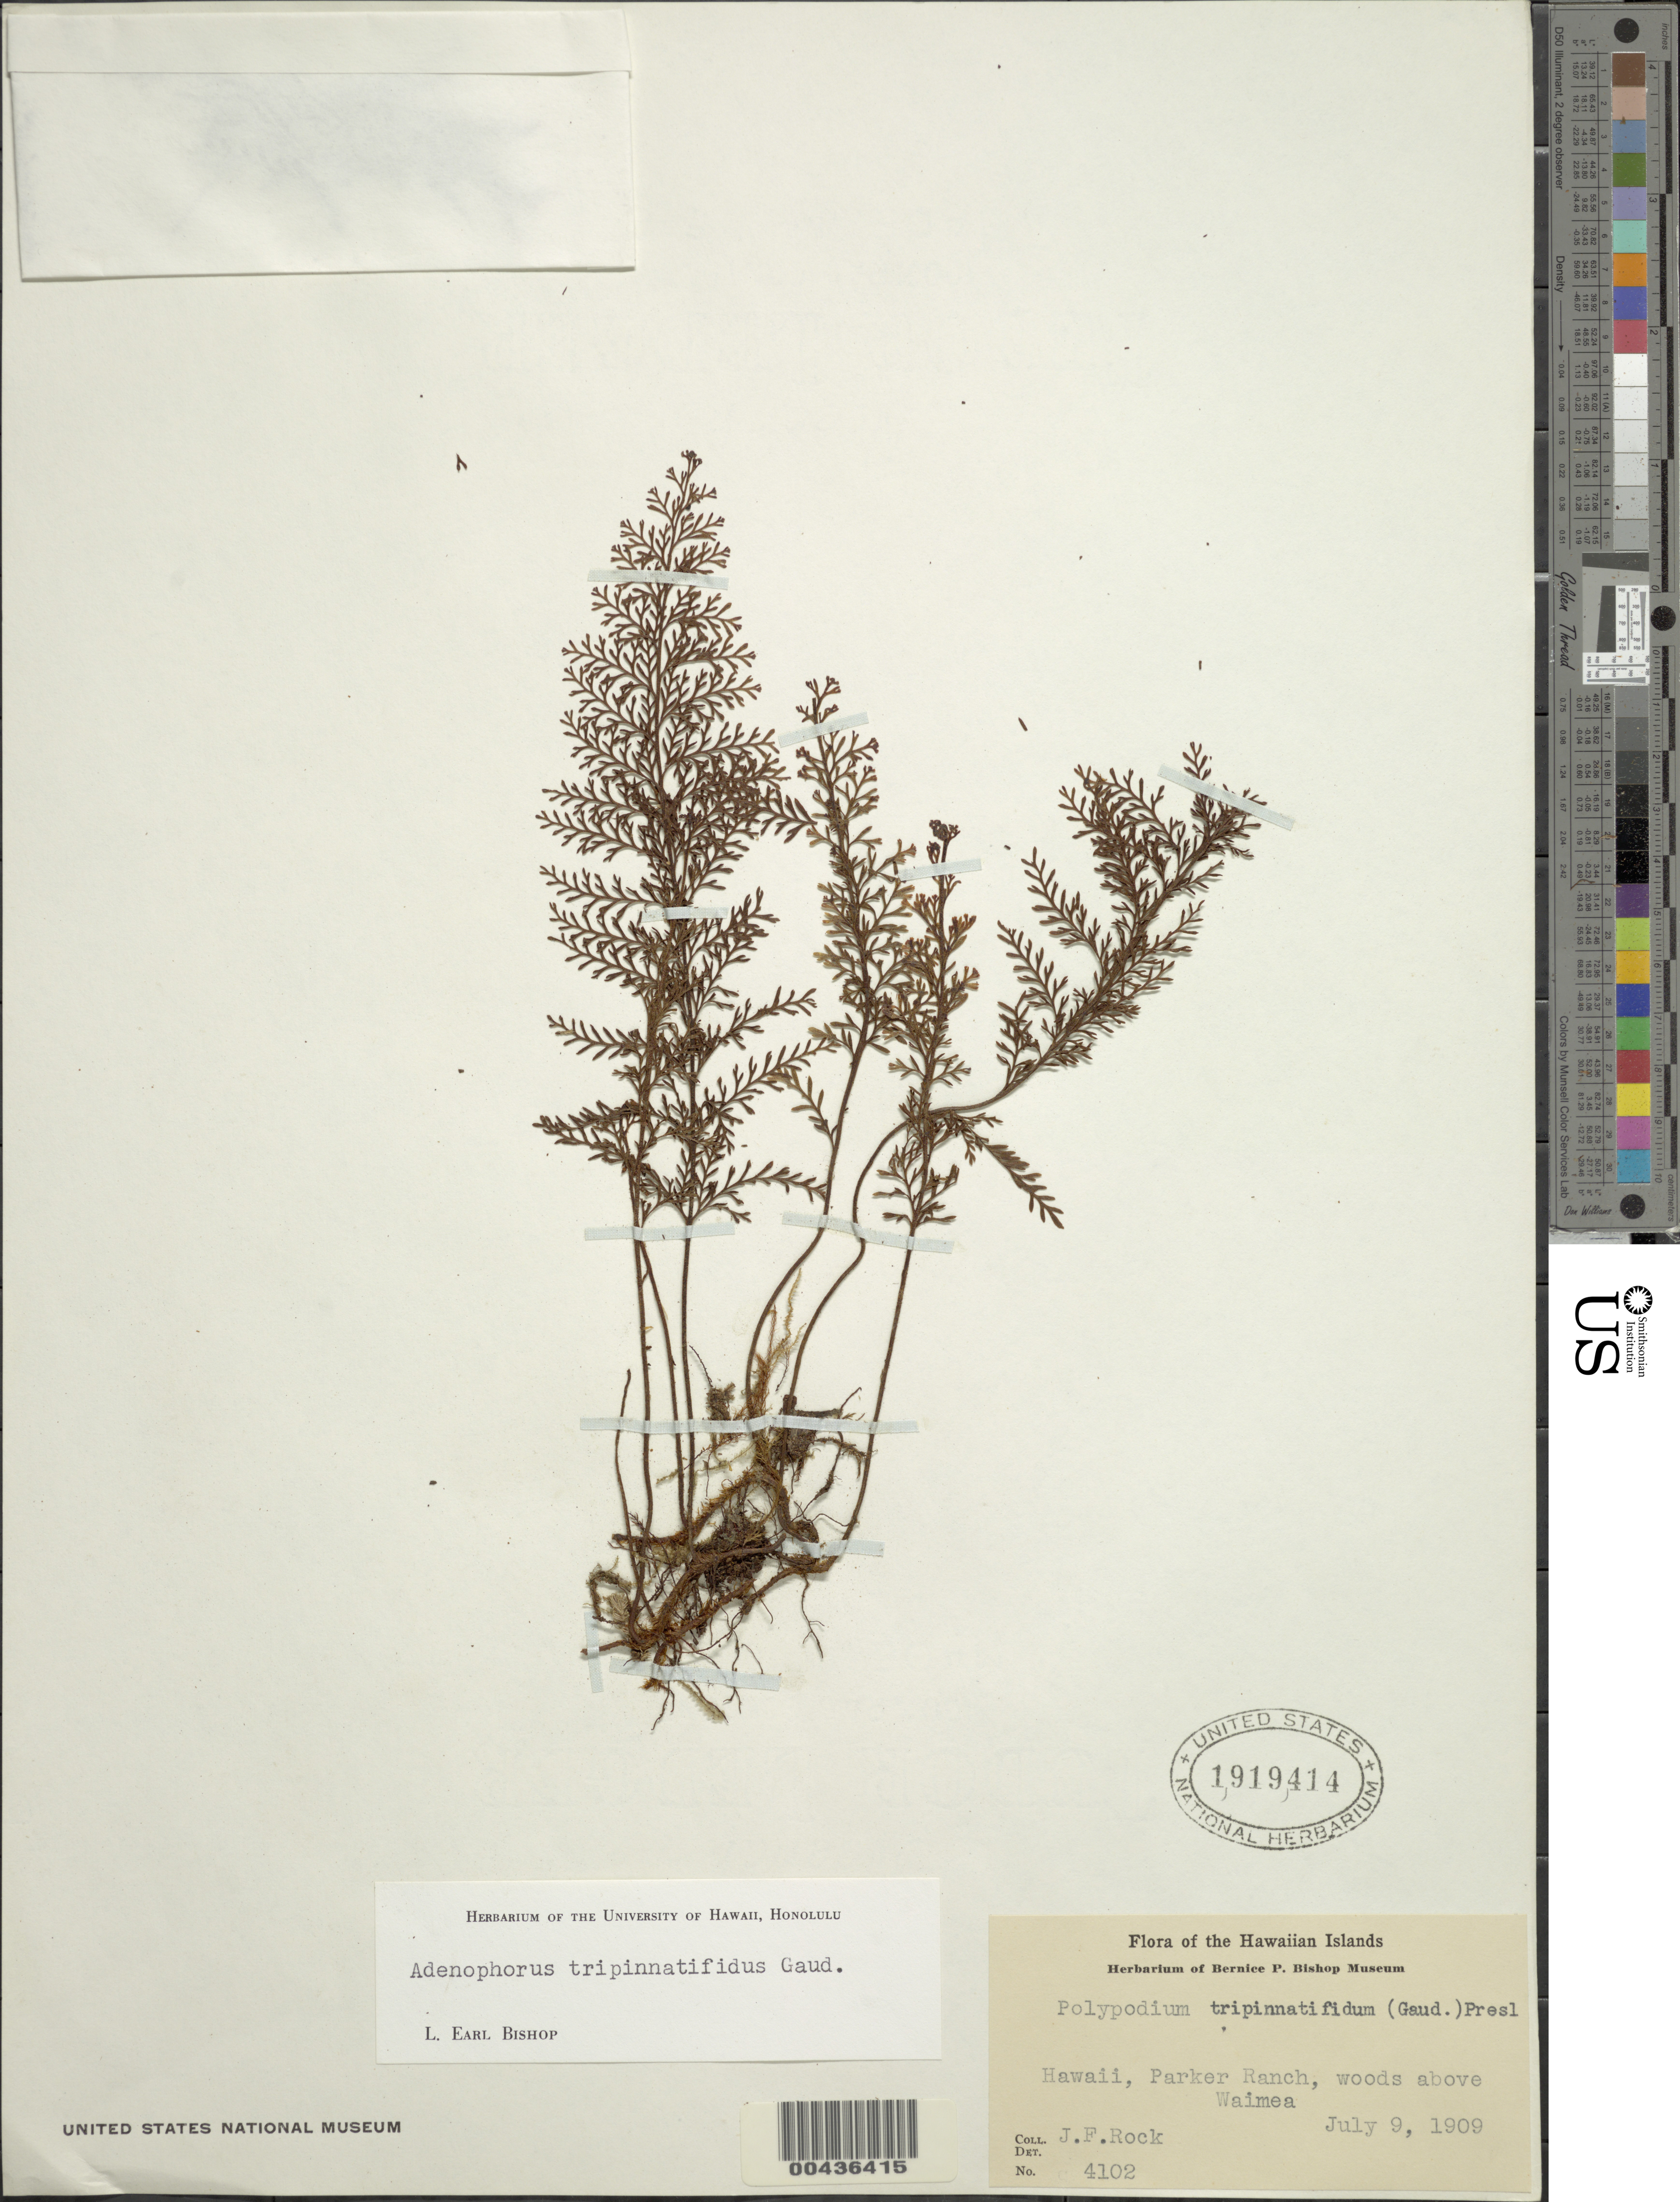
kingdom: Plantae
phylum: Tracheophyta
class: Polypodiopsida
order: Polypodiales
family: Polypodiaceae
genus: Adenophorus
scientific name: Adenophorus tripinnatifidus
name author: Gaudich.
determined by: Bishop, L. E.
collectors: J. F. Rock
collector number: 4102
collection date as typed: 9 Jul 1909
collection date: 1909-07-09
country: United States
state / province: Hawaii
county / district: Hawaii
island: Hawaii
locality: Parker Ranch, woods above Waimea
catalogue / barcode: US 1919414